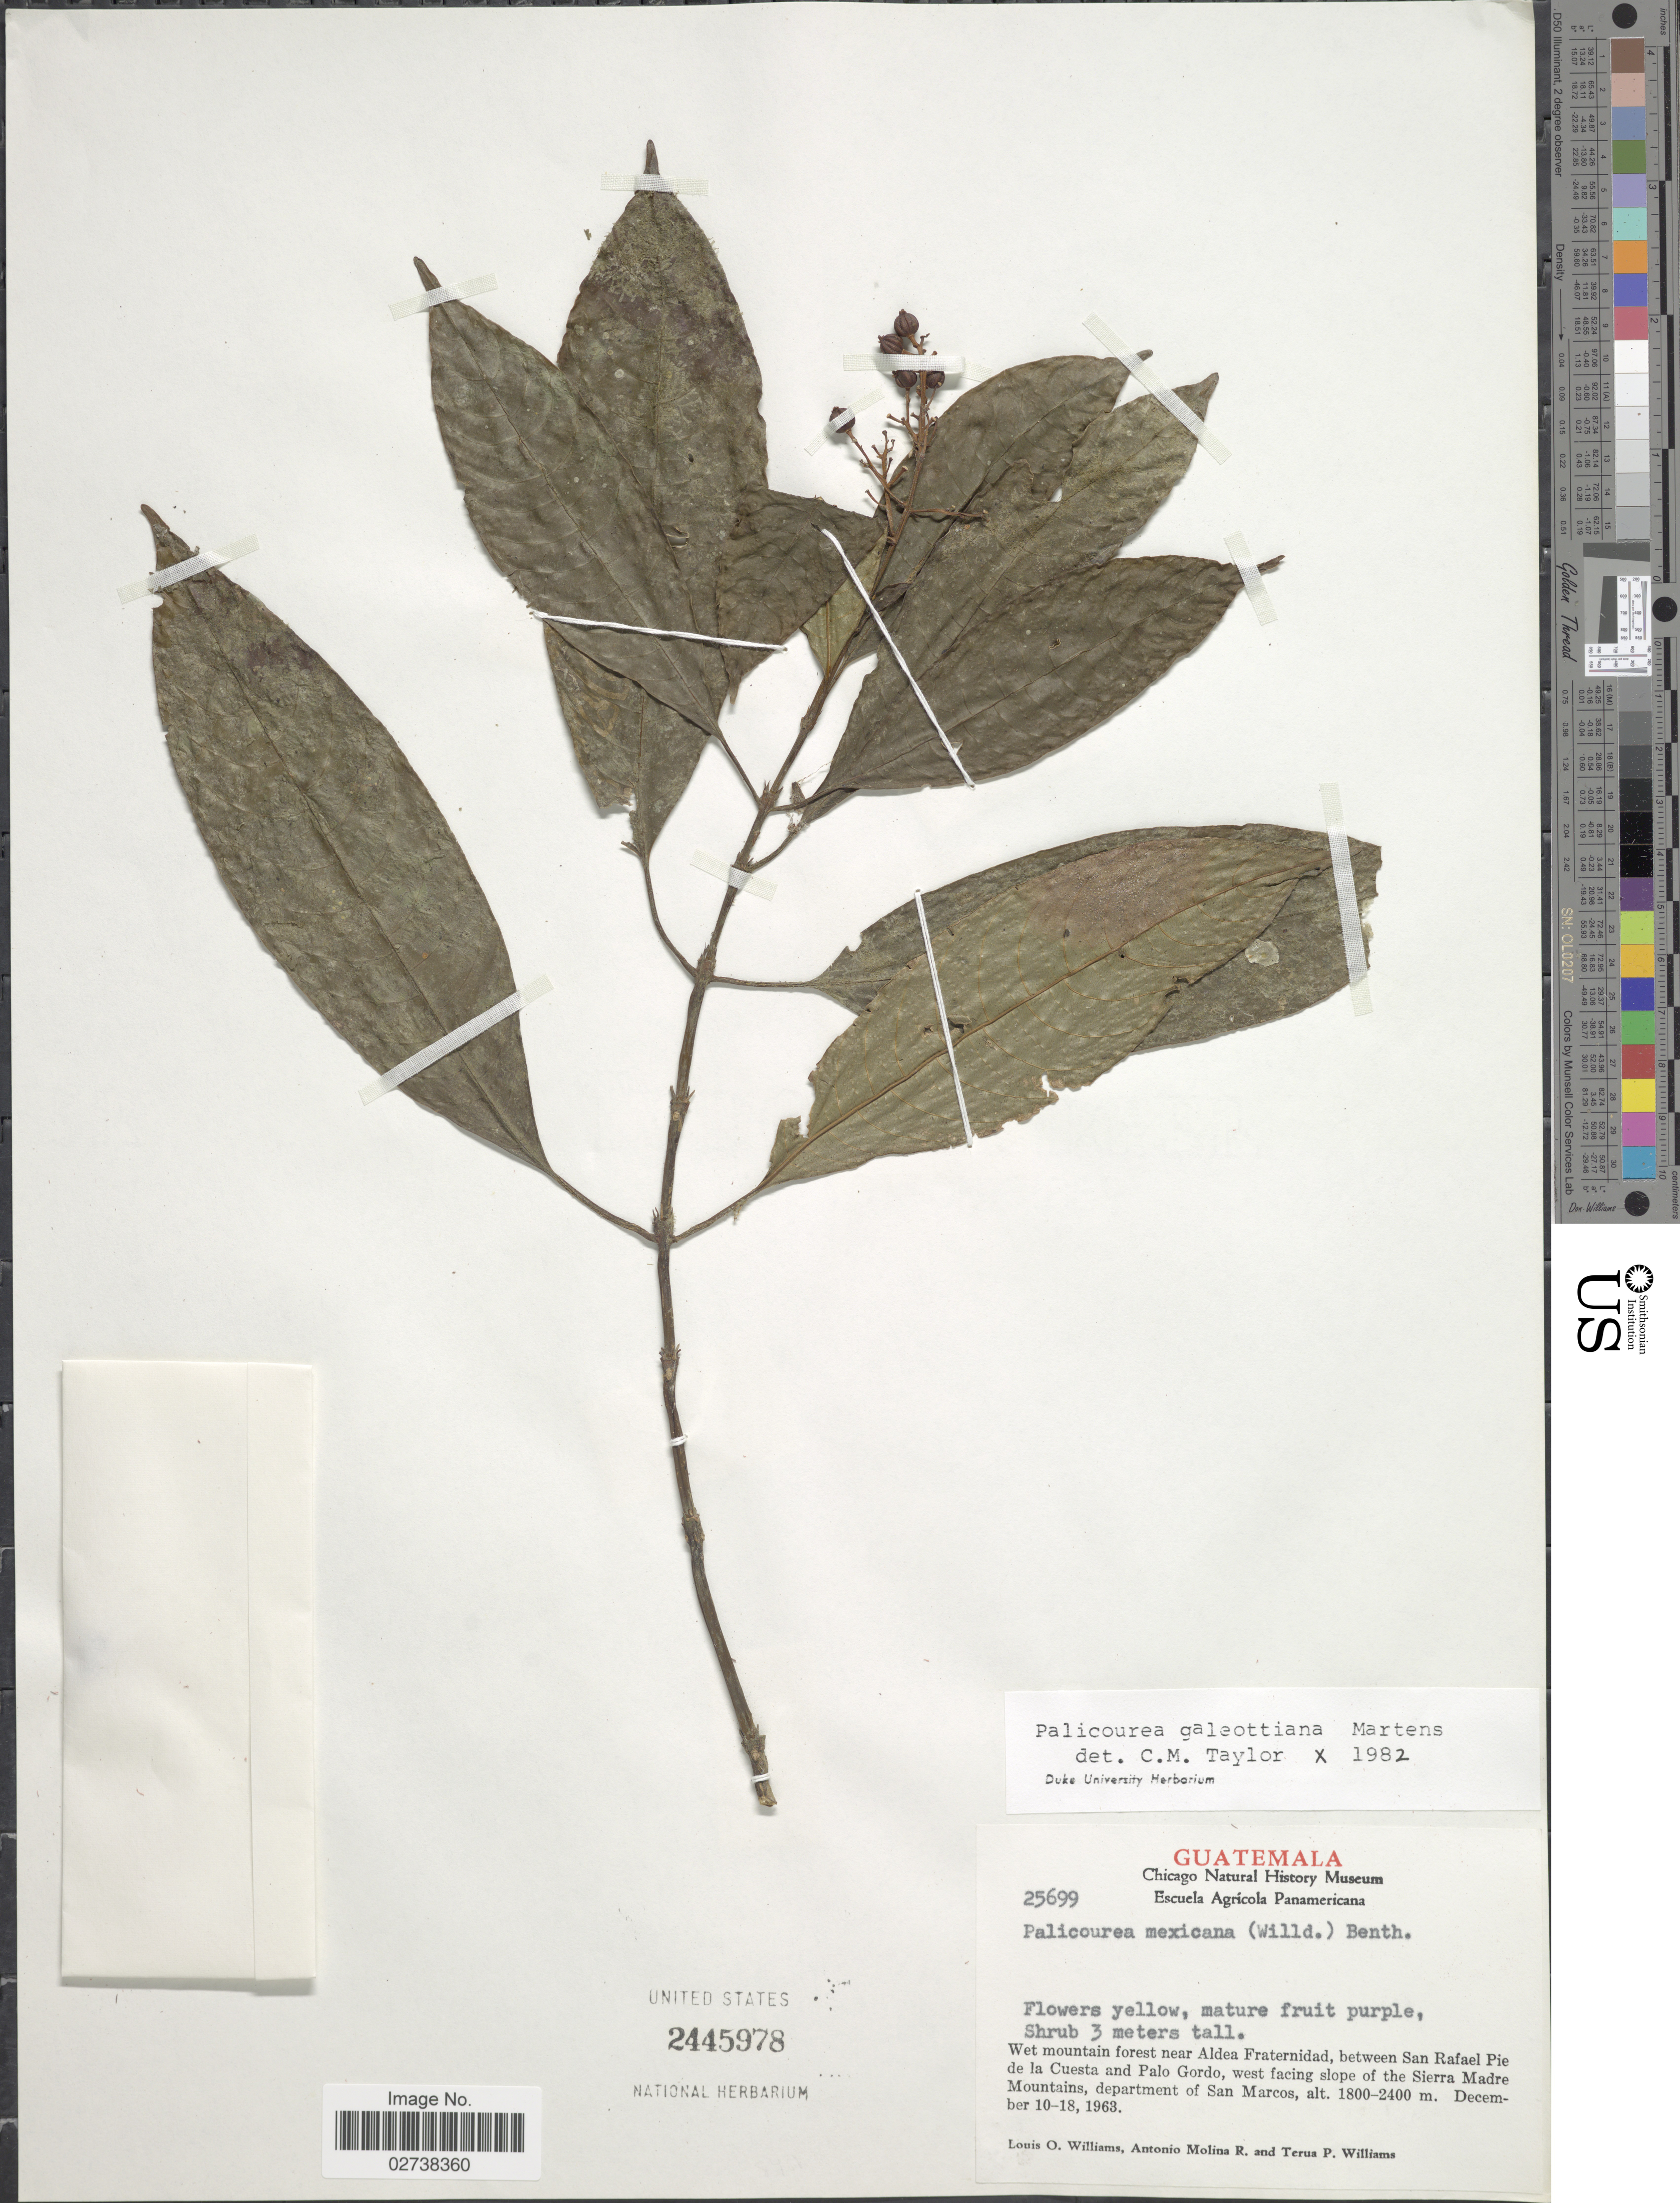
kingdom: Plantae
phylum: Tracheophyta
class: Magnoliopsida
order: Gentianales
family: Rubiaceae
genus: Palicourea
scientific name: Palicourea galeottiana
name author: M. Martens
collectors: L. O. Williams, A. Molina R. & T. Williams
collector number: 25699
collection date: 1963-12-10/1963-12-18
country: Guatemala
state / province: San Marcos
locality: Wet mountain forest near Aldea Fraternidad, between San Rafael Pie de la Cuesta and Palo Gordo, west facing slope of the Sierra Madre Mountains, department of San Marcos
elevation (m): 1800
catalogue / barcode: US 2445978